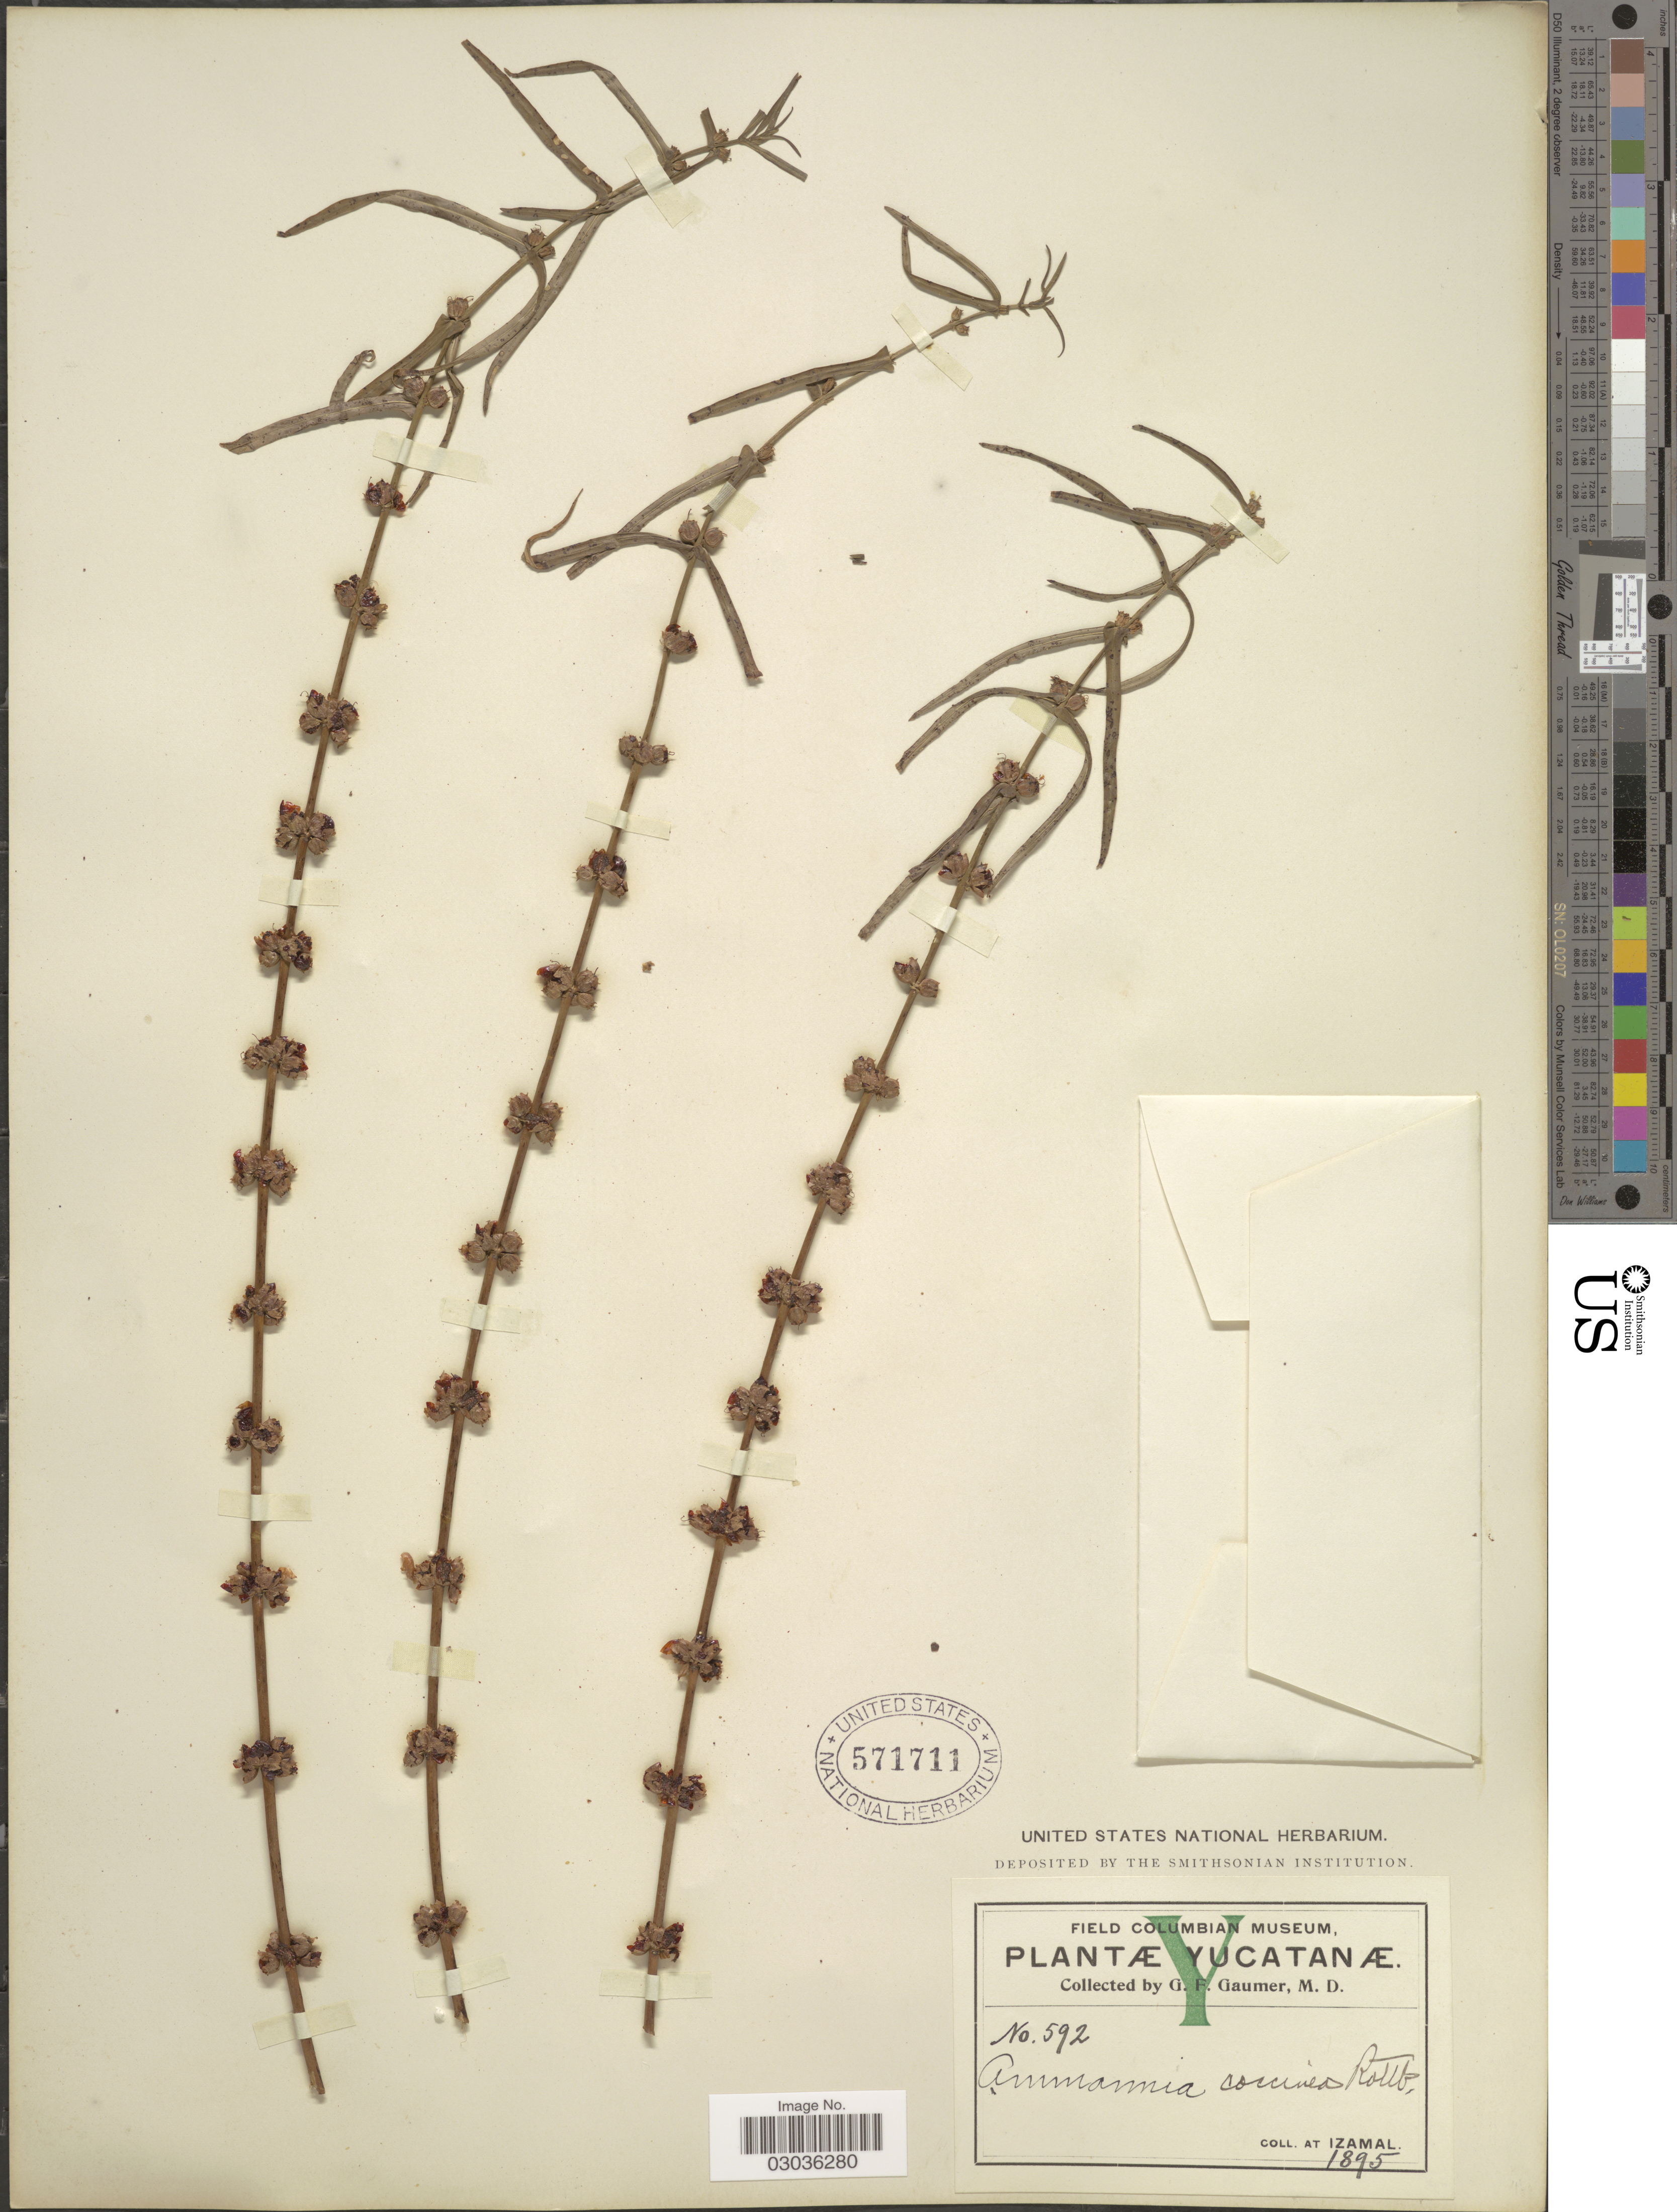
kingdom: Plantae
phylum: Tracheophyta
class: Magnoliopsida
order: Myrtales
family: Lythraceae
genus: Ammannia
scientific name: Ammannia coccinea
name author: Rottb.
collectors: G. F. Gaumer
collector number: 592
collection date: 1895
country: Mexico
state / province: Yucatán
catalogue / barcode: US 571711